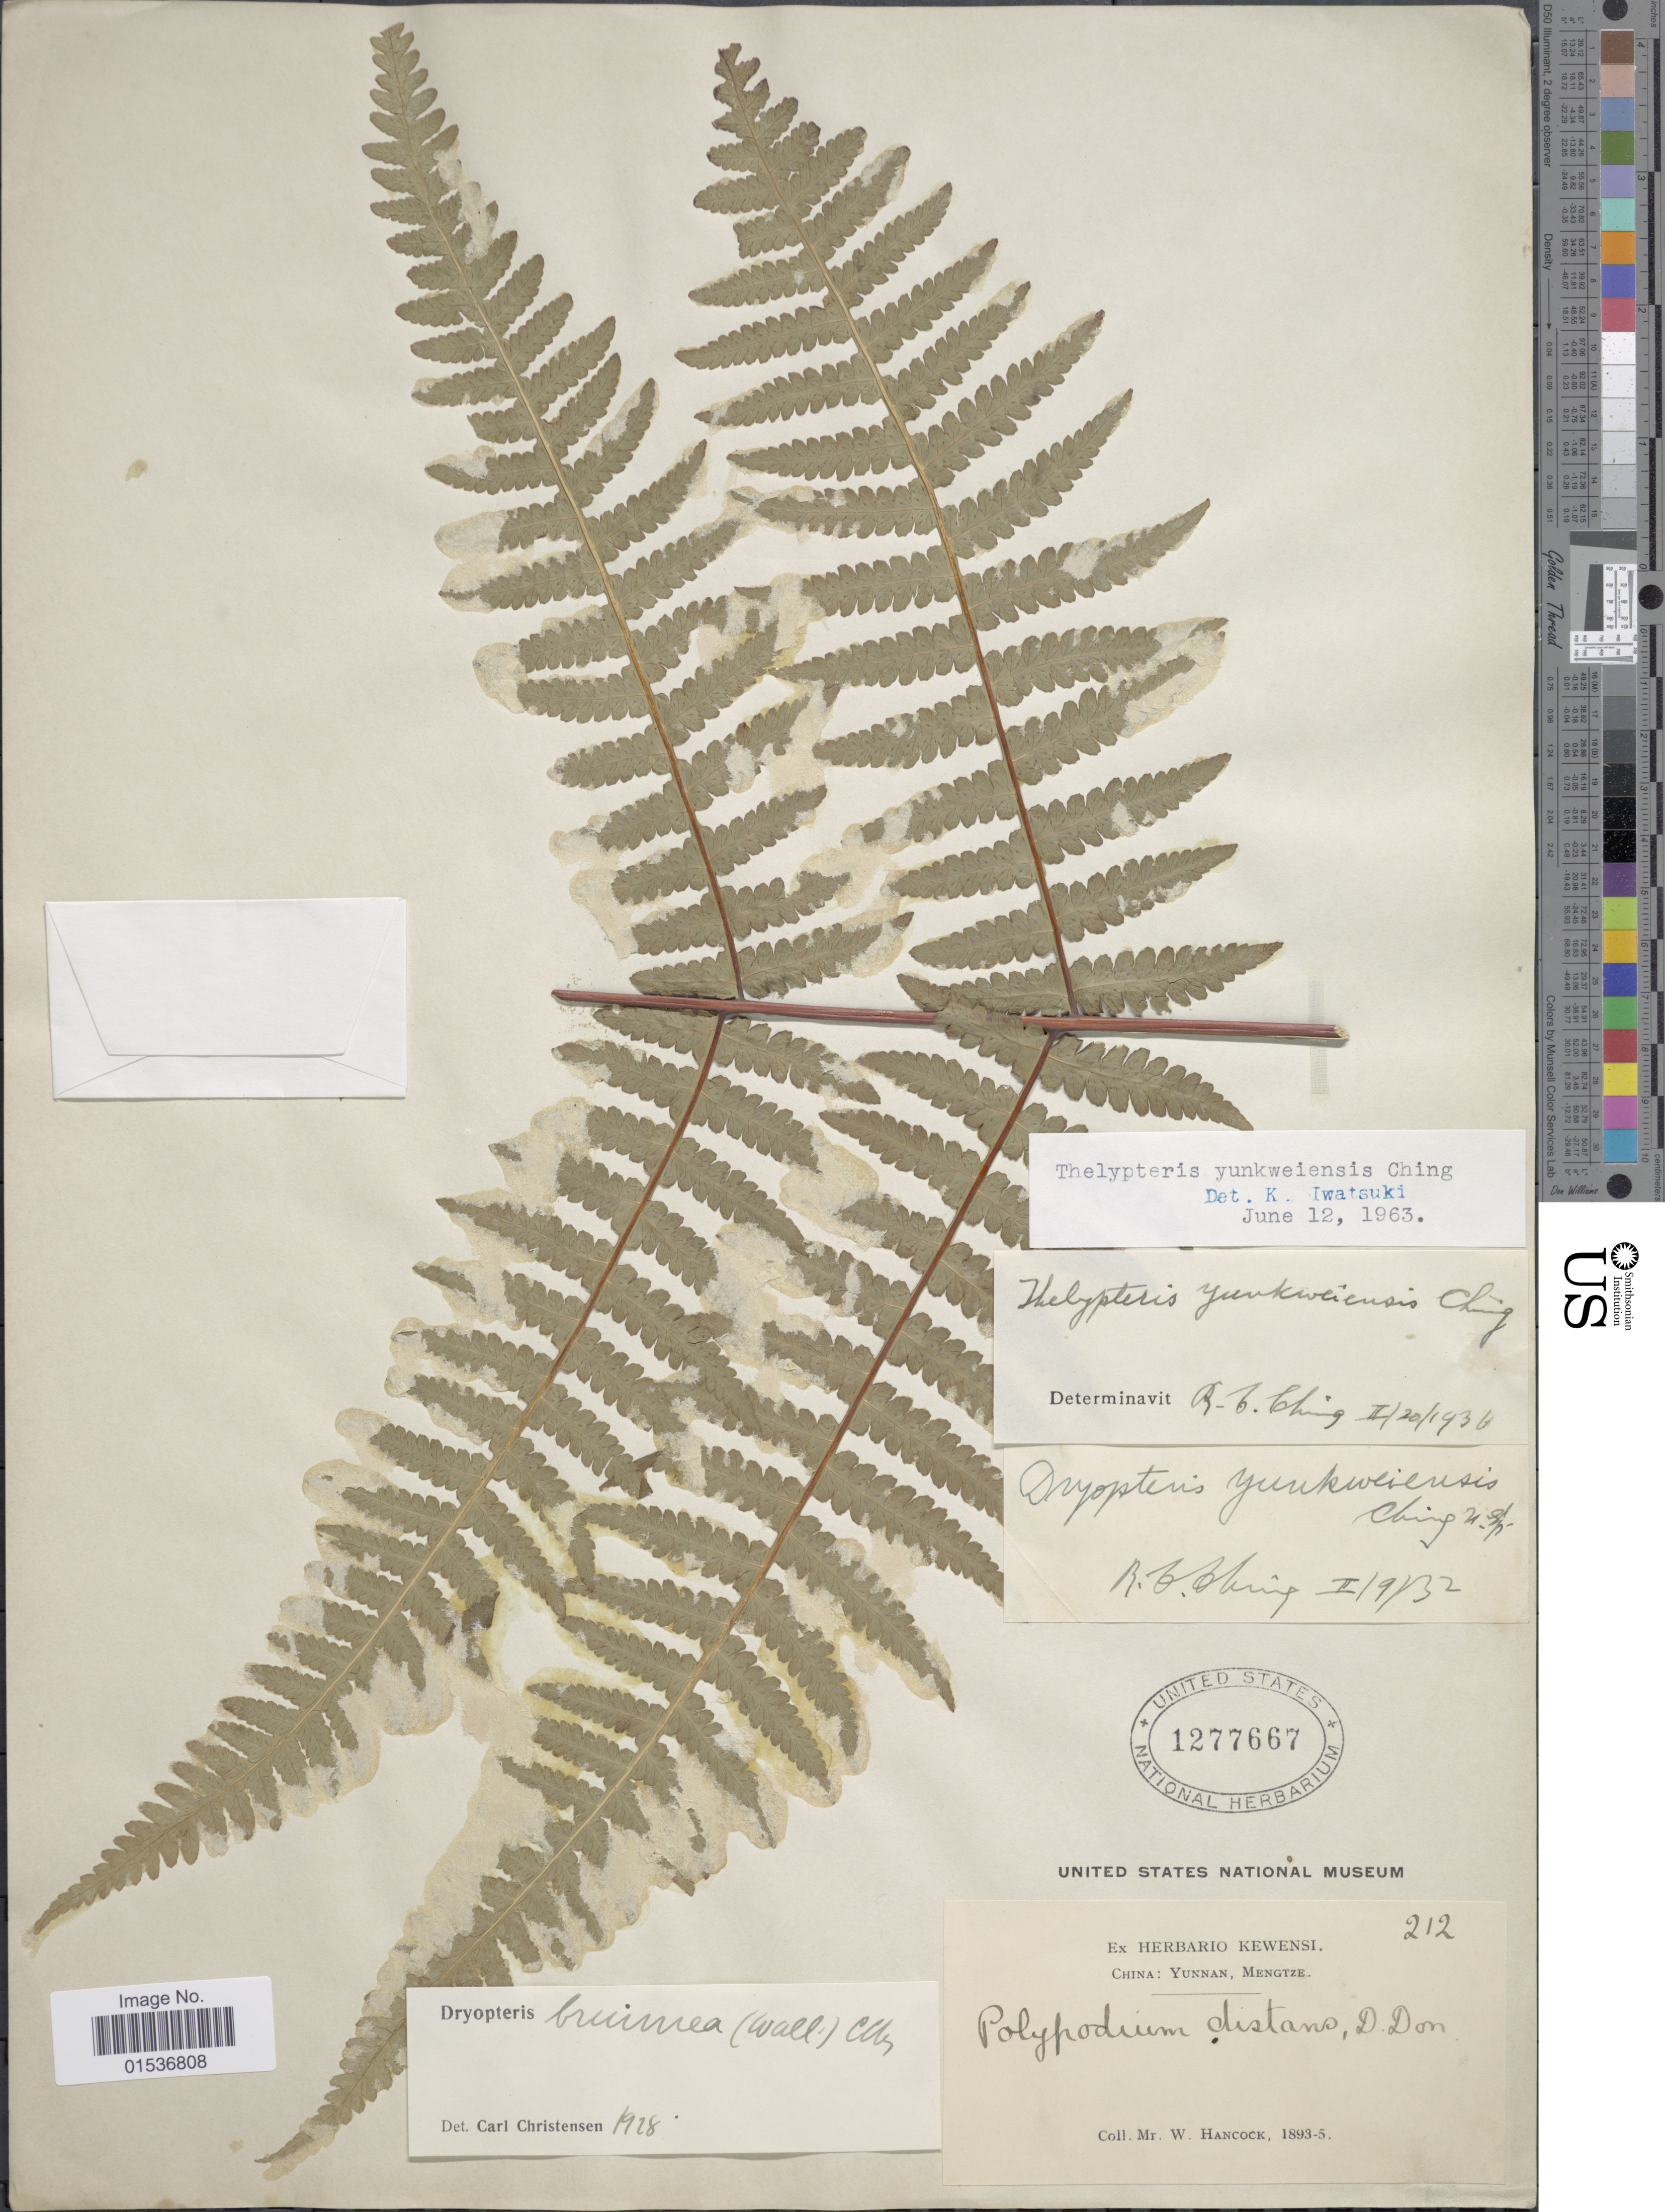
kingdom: Plantae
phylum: Tracheophyta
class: Polypodiopsida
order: Polypodiales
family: Thelypteridaceae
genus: Pseudophegopteris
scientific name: Pseudophegopteris yunkweiensis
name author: (Ching) Ching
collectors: W. Hancock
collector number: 212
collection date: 1893/1895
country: China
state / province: Yunnan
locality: China: Yunnan, Mengtze.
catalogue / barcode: US 1277667